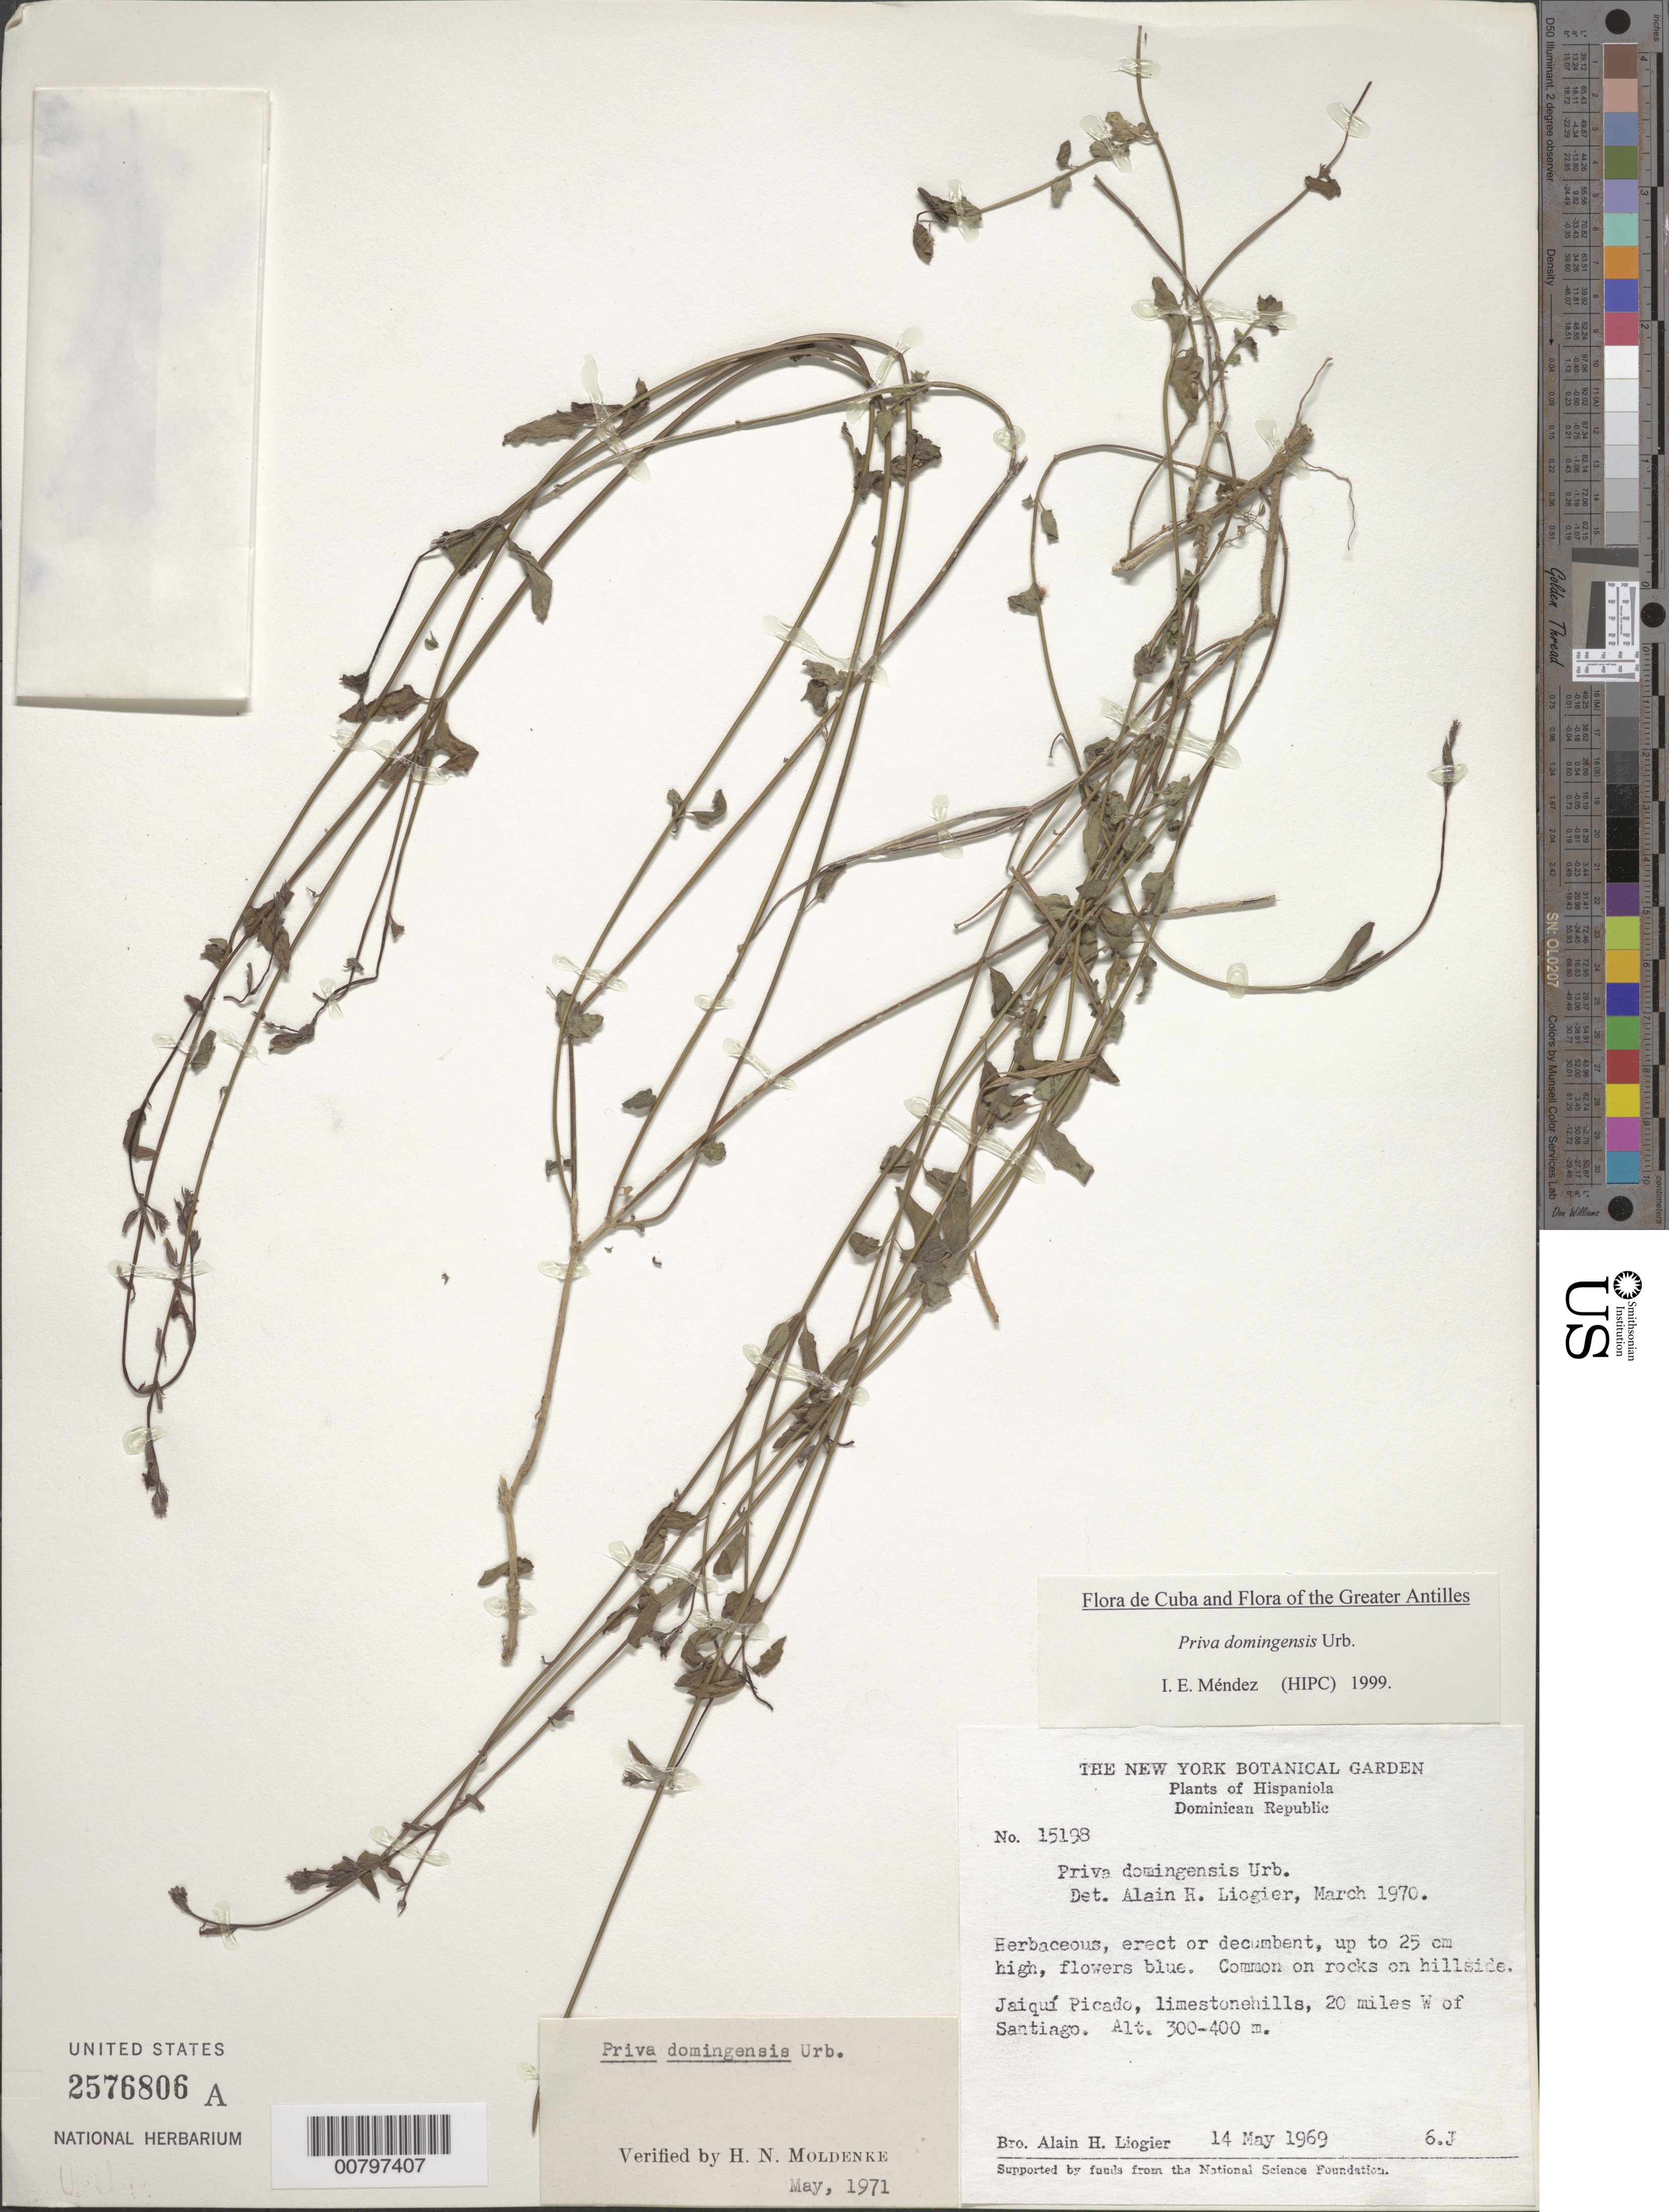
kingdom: Plantae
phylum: Tracheophyta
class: Magnoliopsida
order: Lamiales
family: Verbenaceae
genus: Priva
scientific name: Priva domingensis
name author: Urb.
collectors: A. H. Liogier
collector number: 15198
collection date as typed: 14 May 1969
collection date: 1969-05-14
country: Dominican Republic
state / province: Santiago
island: Hispaniola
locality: Jaiquí Picado, 20m W of Santiago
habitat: On rocks on limestone hillsides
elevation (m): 300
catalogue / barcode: US 2576806